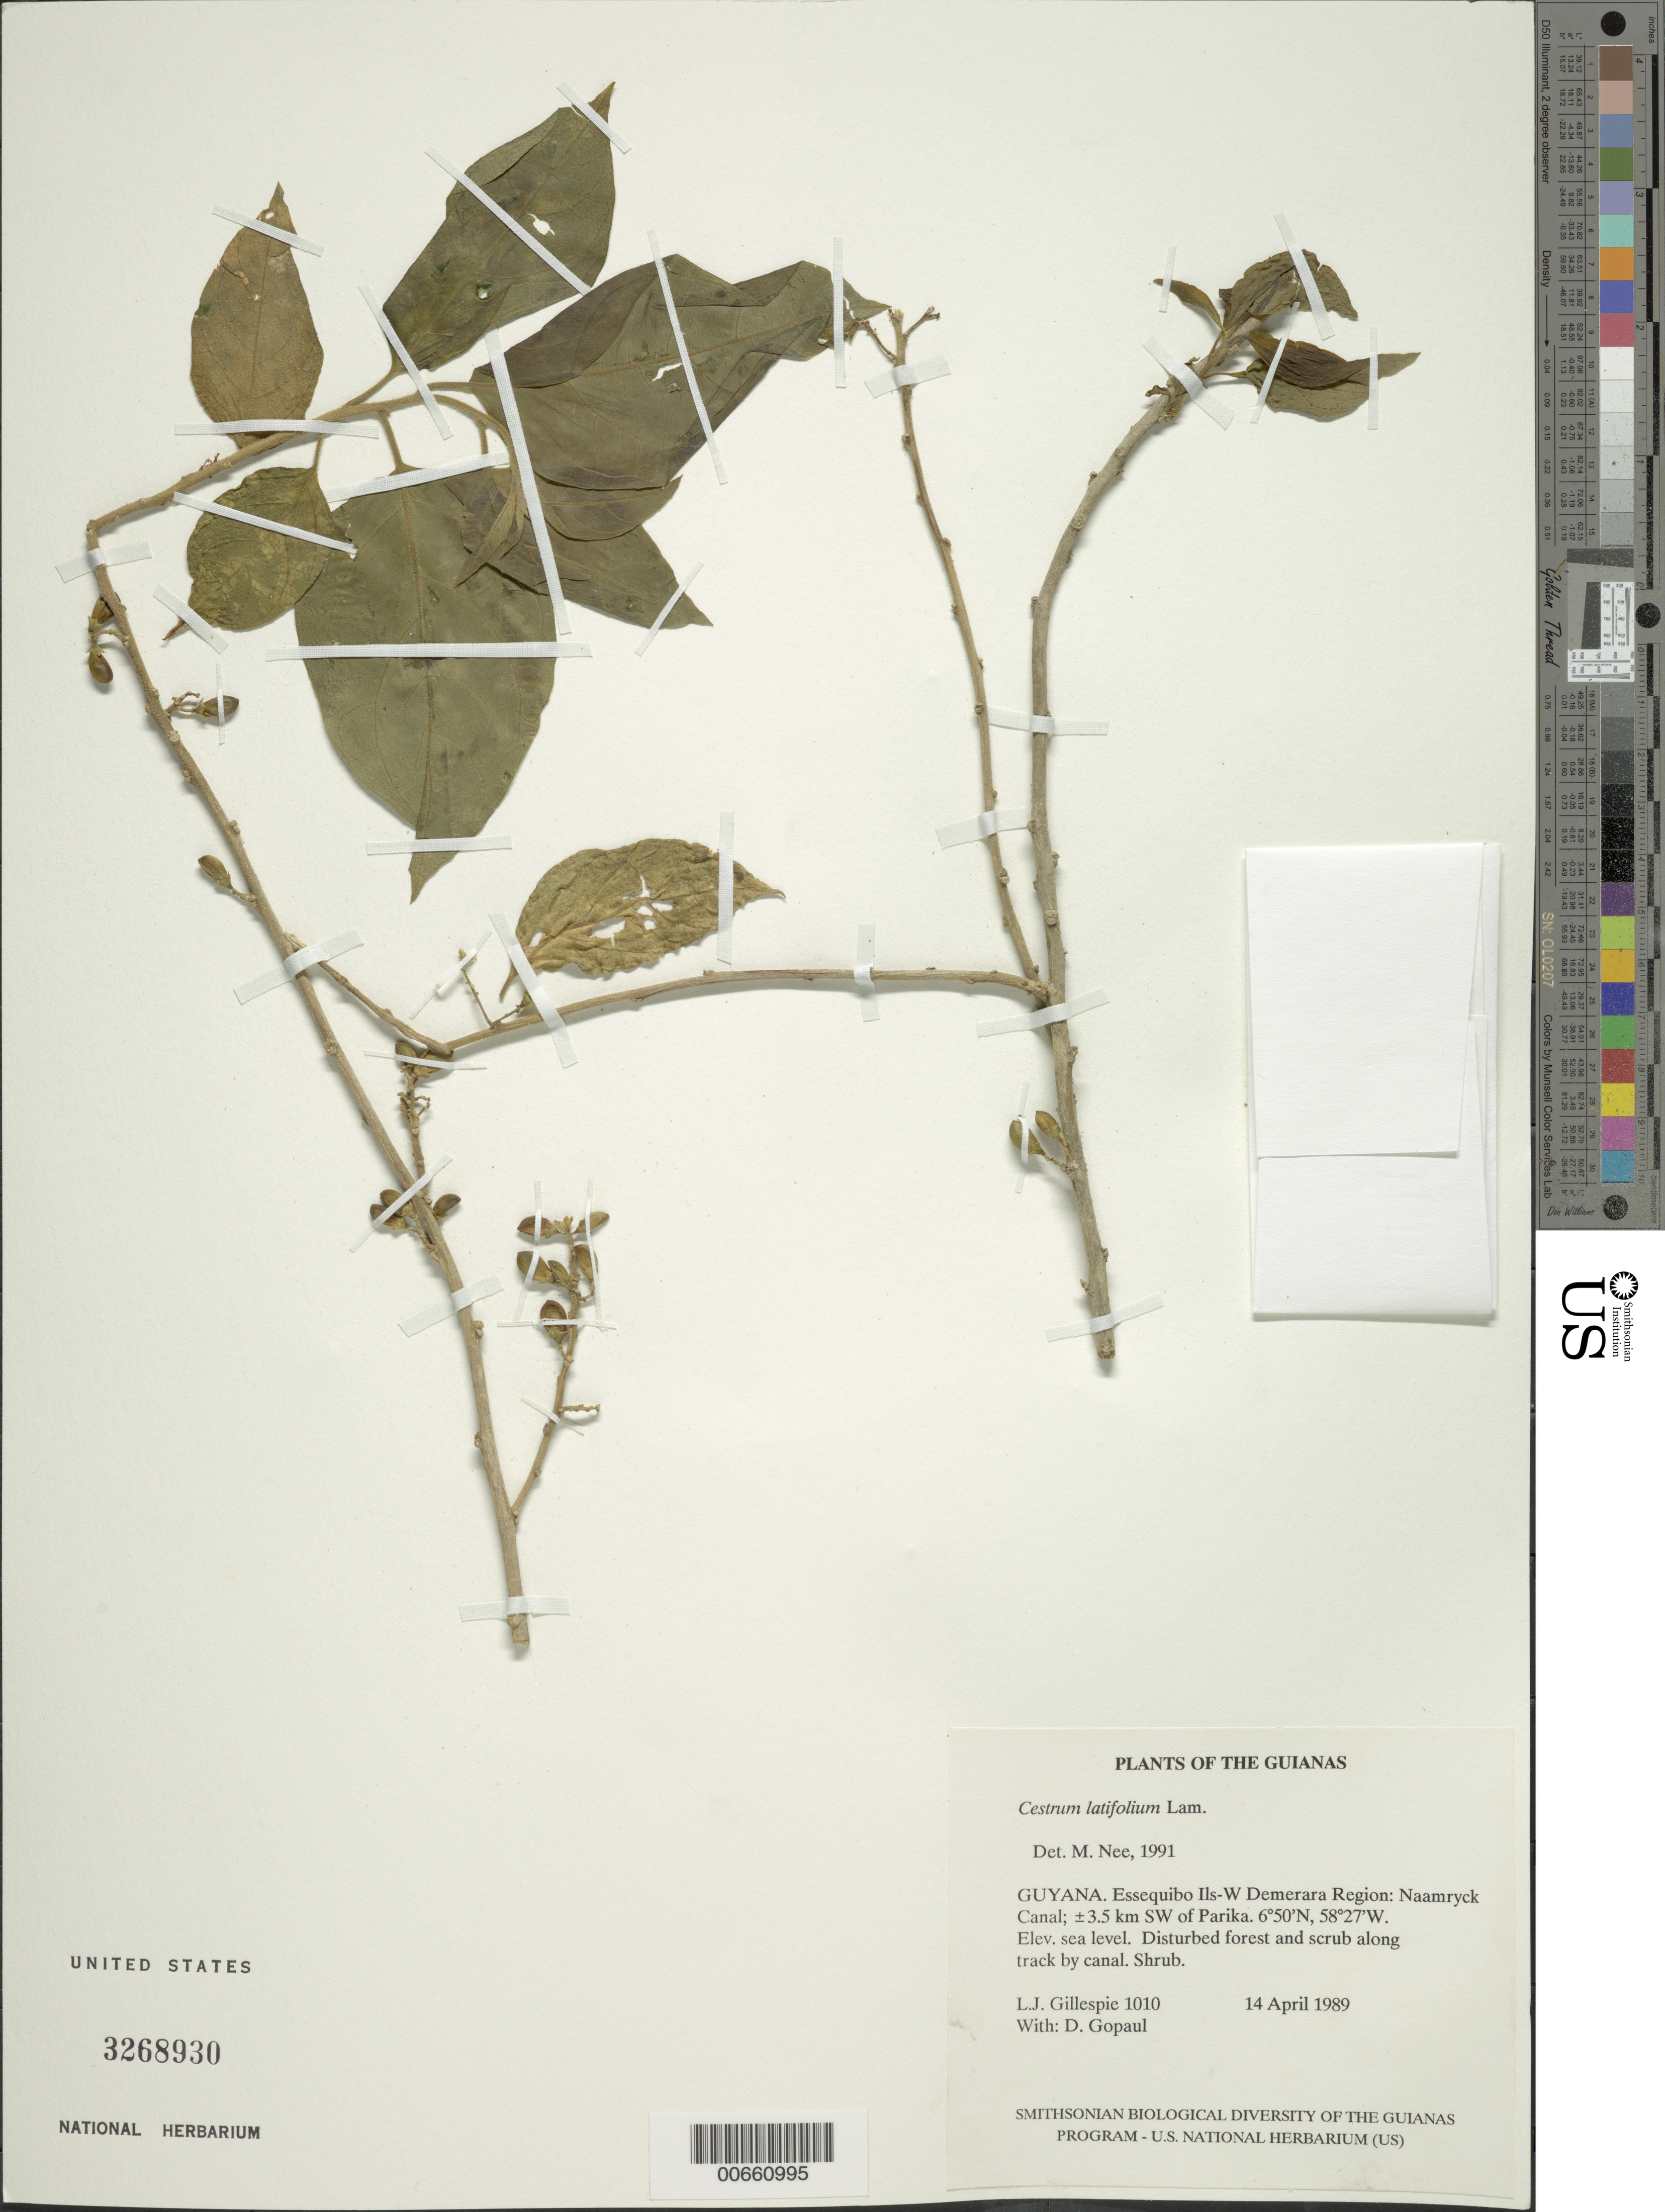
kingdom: Plantae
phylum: Tracheophyta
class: Magnoliopsida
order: Solanales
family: Solanaceae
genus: Cestrum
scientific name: Cestrum latifolium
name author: Lam.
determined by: Nee, Michael H.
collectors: L. J. Gillespie & D. Gopaul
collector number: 1010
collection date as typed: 14 April 1989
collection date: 1989-04-14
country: Guyana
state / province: Essequibo Isl-W. Demerara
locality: Naamryck Canal; ±3.5 km SW of Parika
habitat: Disturbed forest and scrub along track by canal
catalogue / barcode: US 3268930